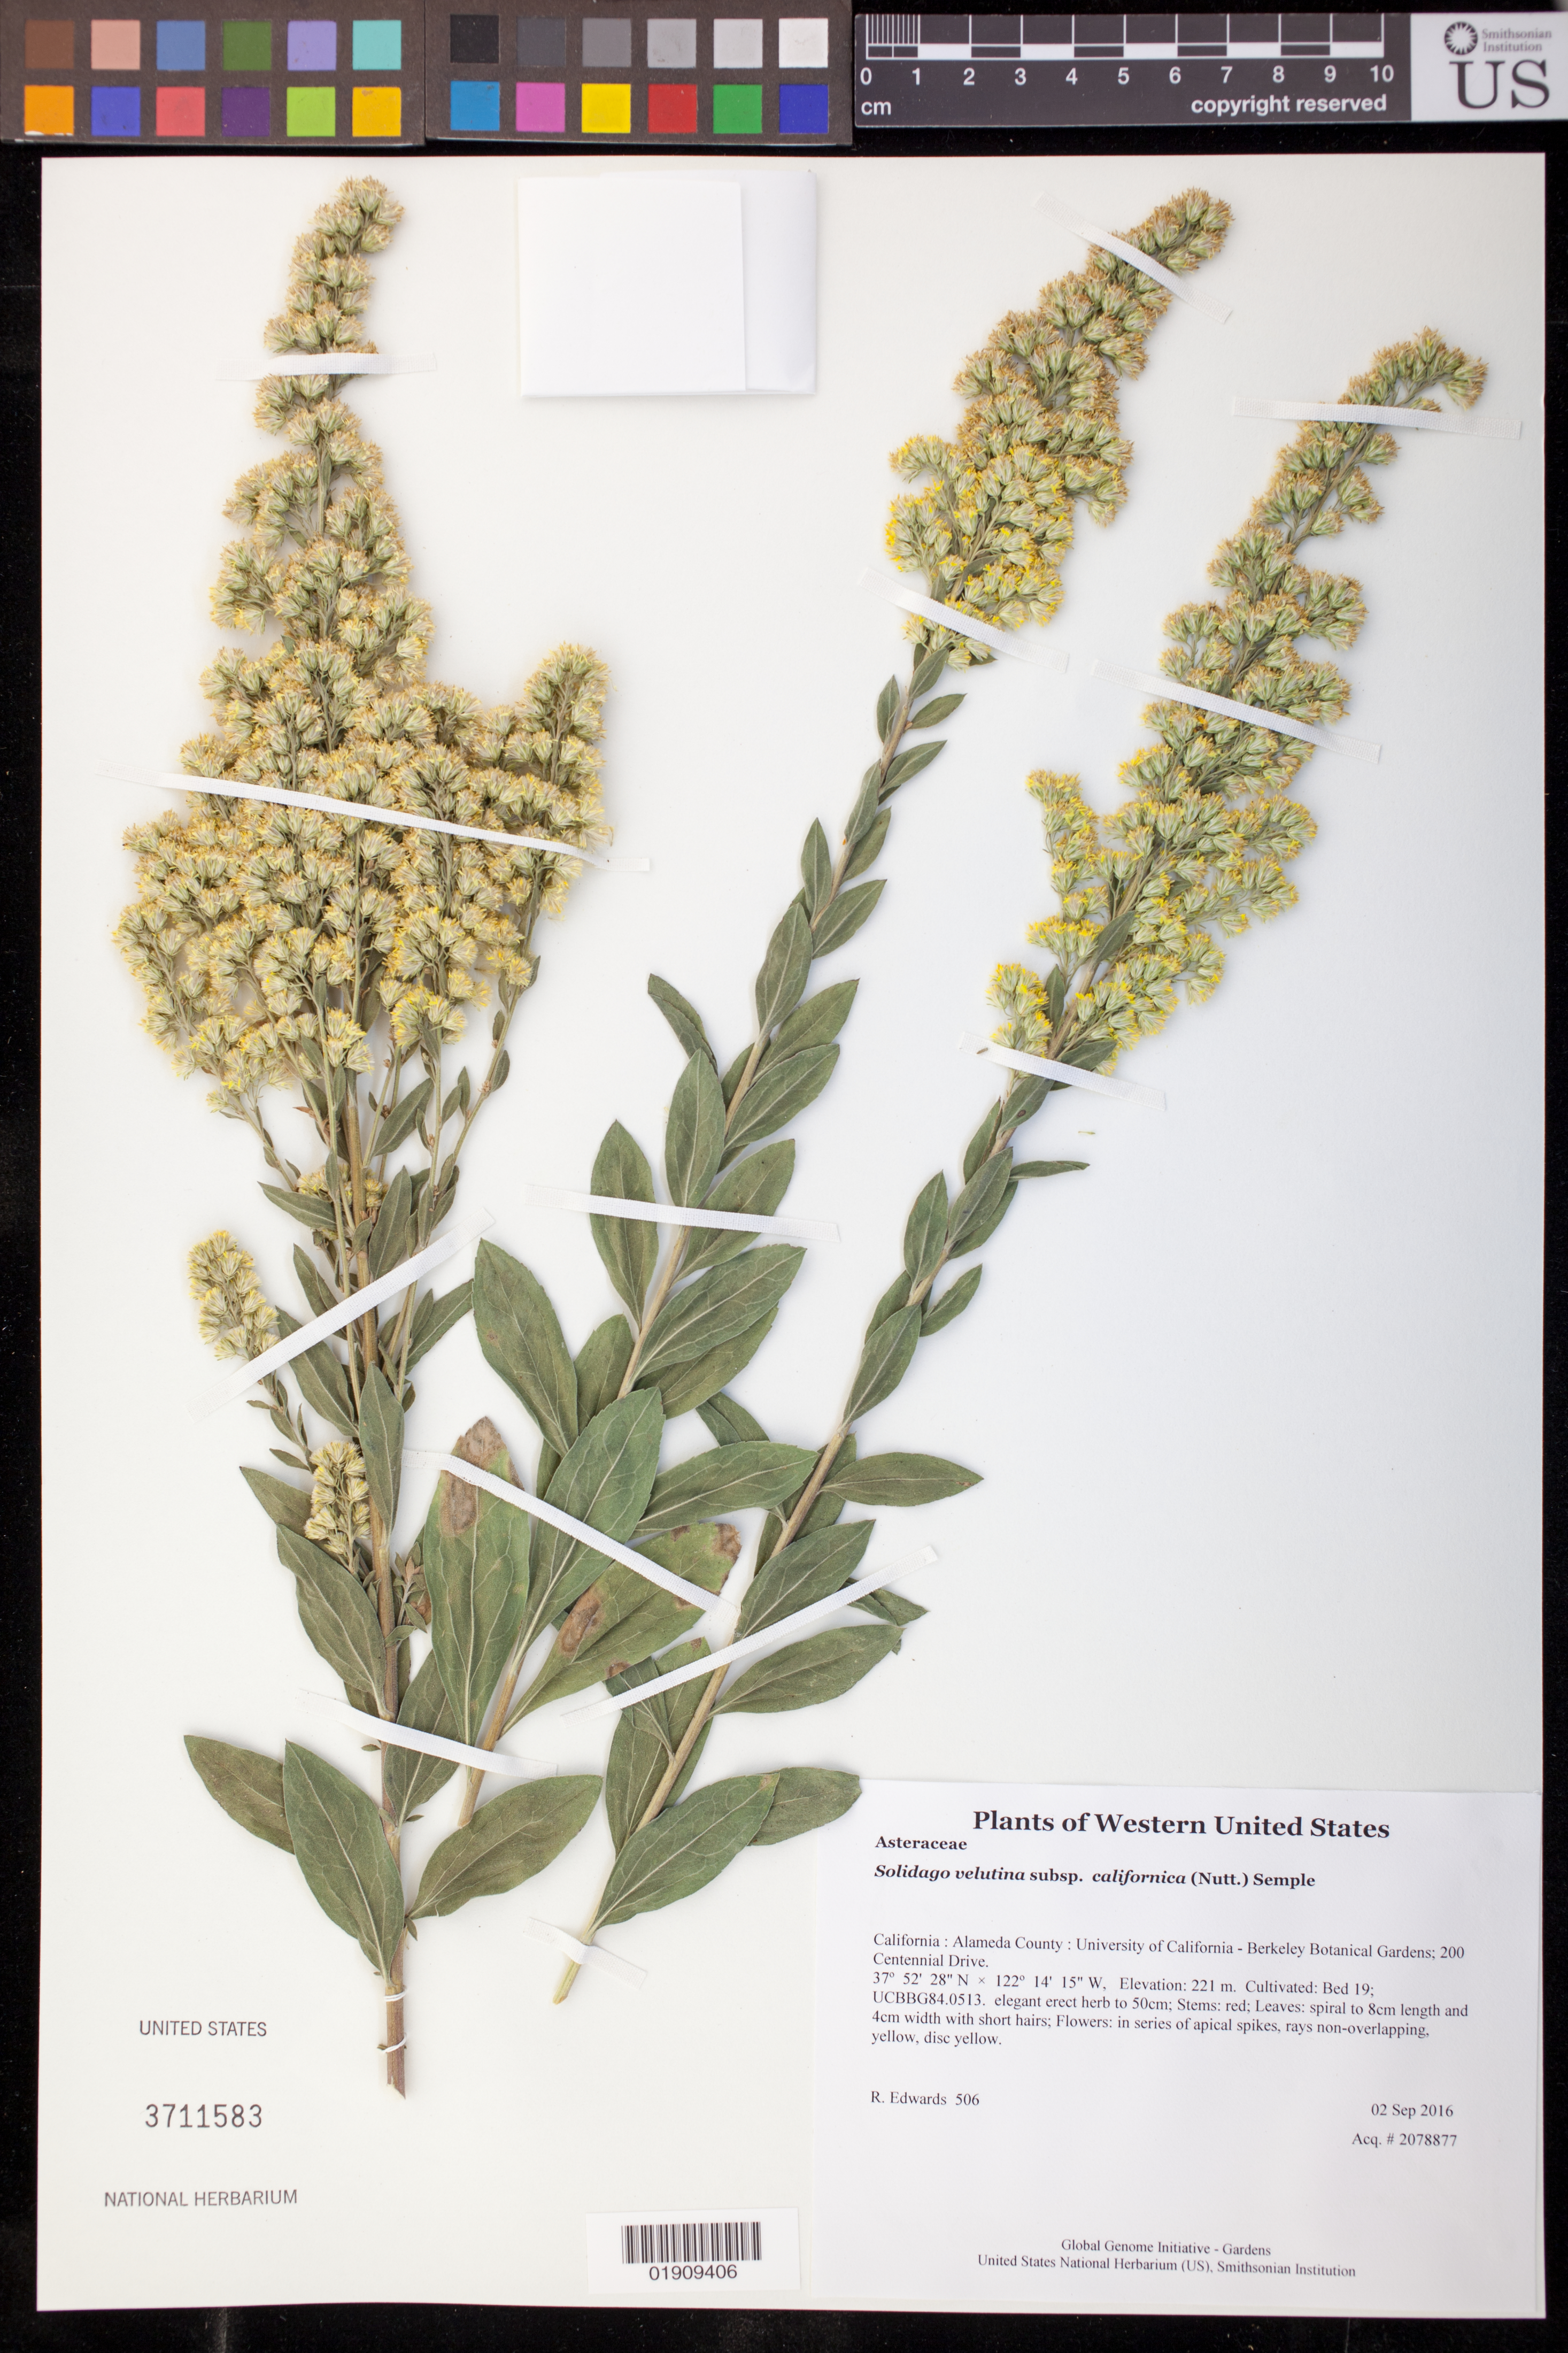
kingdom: Plantae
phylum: Tracheophyta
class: Magnoliopsida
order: Asterales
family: Asteraceae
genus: Solidago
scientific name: Solidago velutina subsp. californica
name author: (Nutt.) Semple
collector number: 506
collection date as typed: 2 September 2016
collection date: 2016-09-02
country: United States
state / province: California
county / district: Alameda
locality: University of California - Berkeley Botanical Gardens; 200 Centennial Drive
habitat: Cultivated: Bed 19; UCBBG84.0513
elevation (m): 221.2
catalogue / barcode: US 3711583